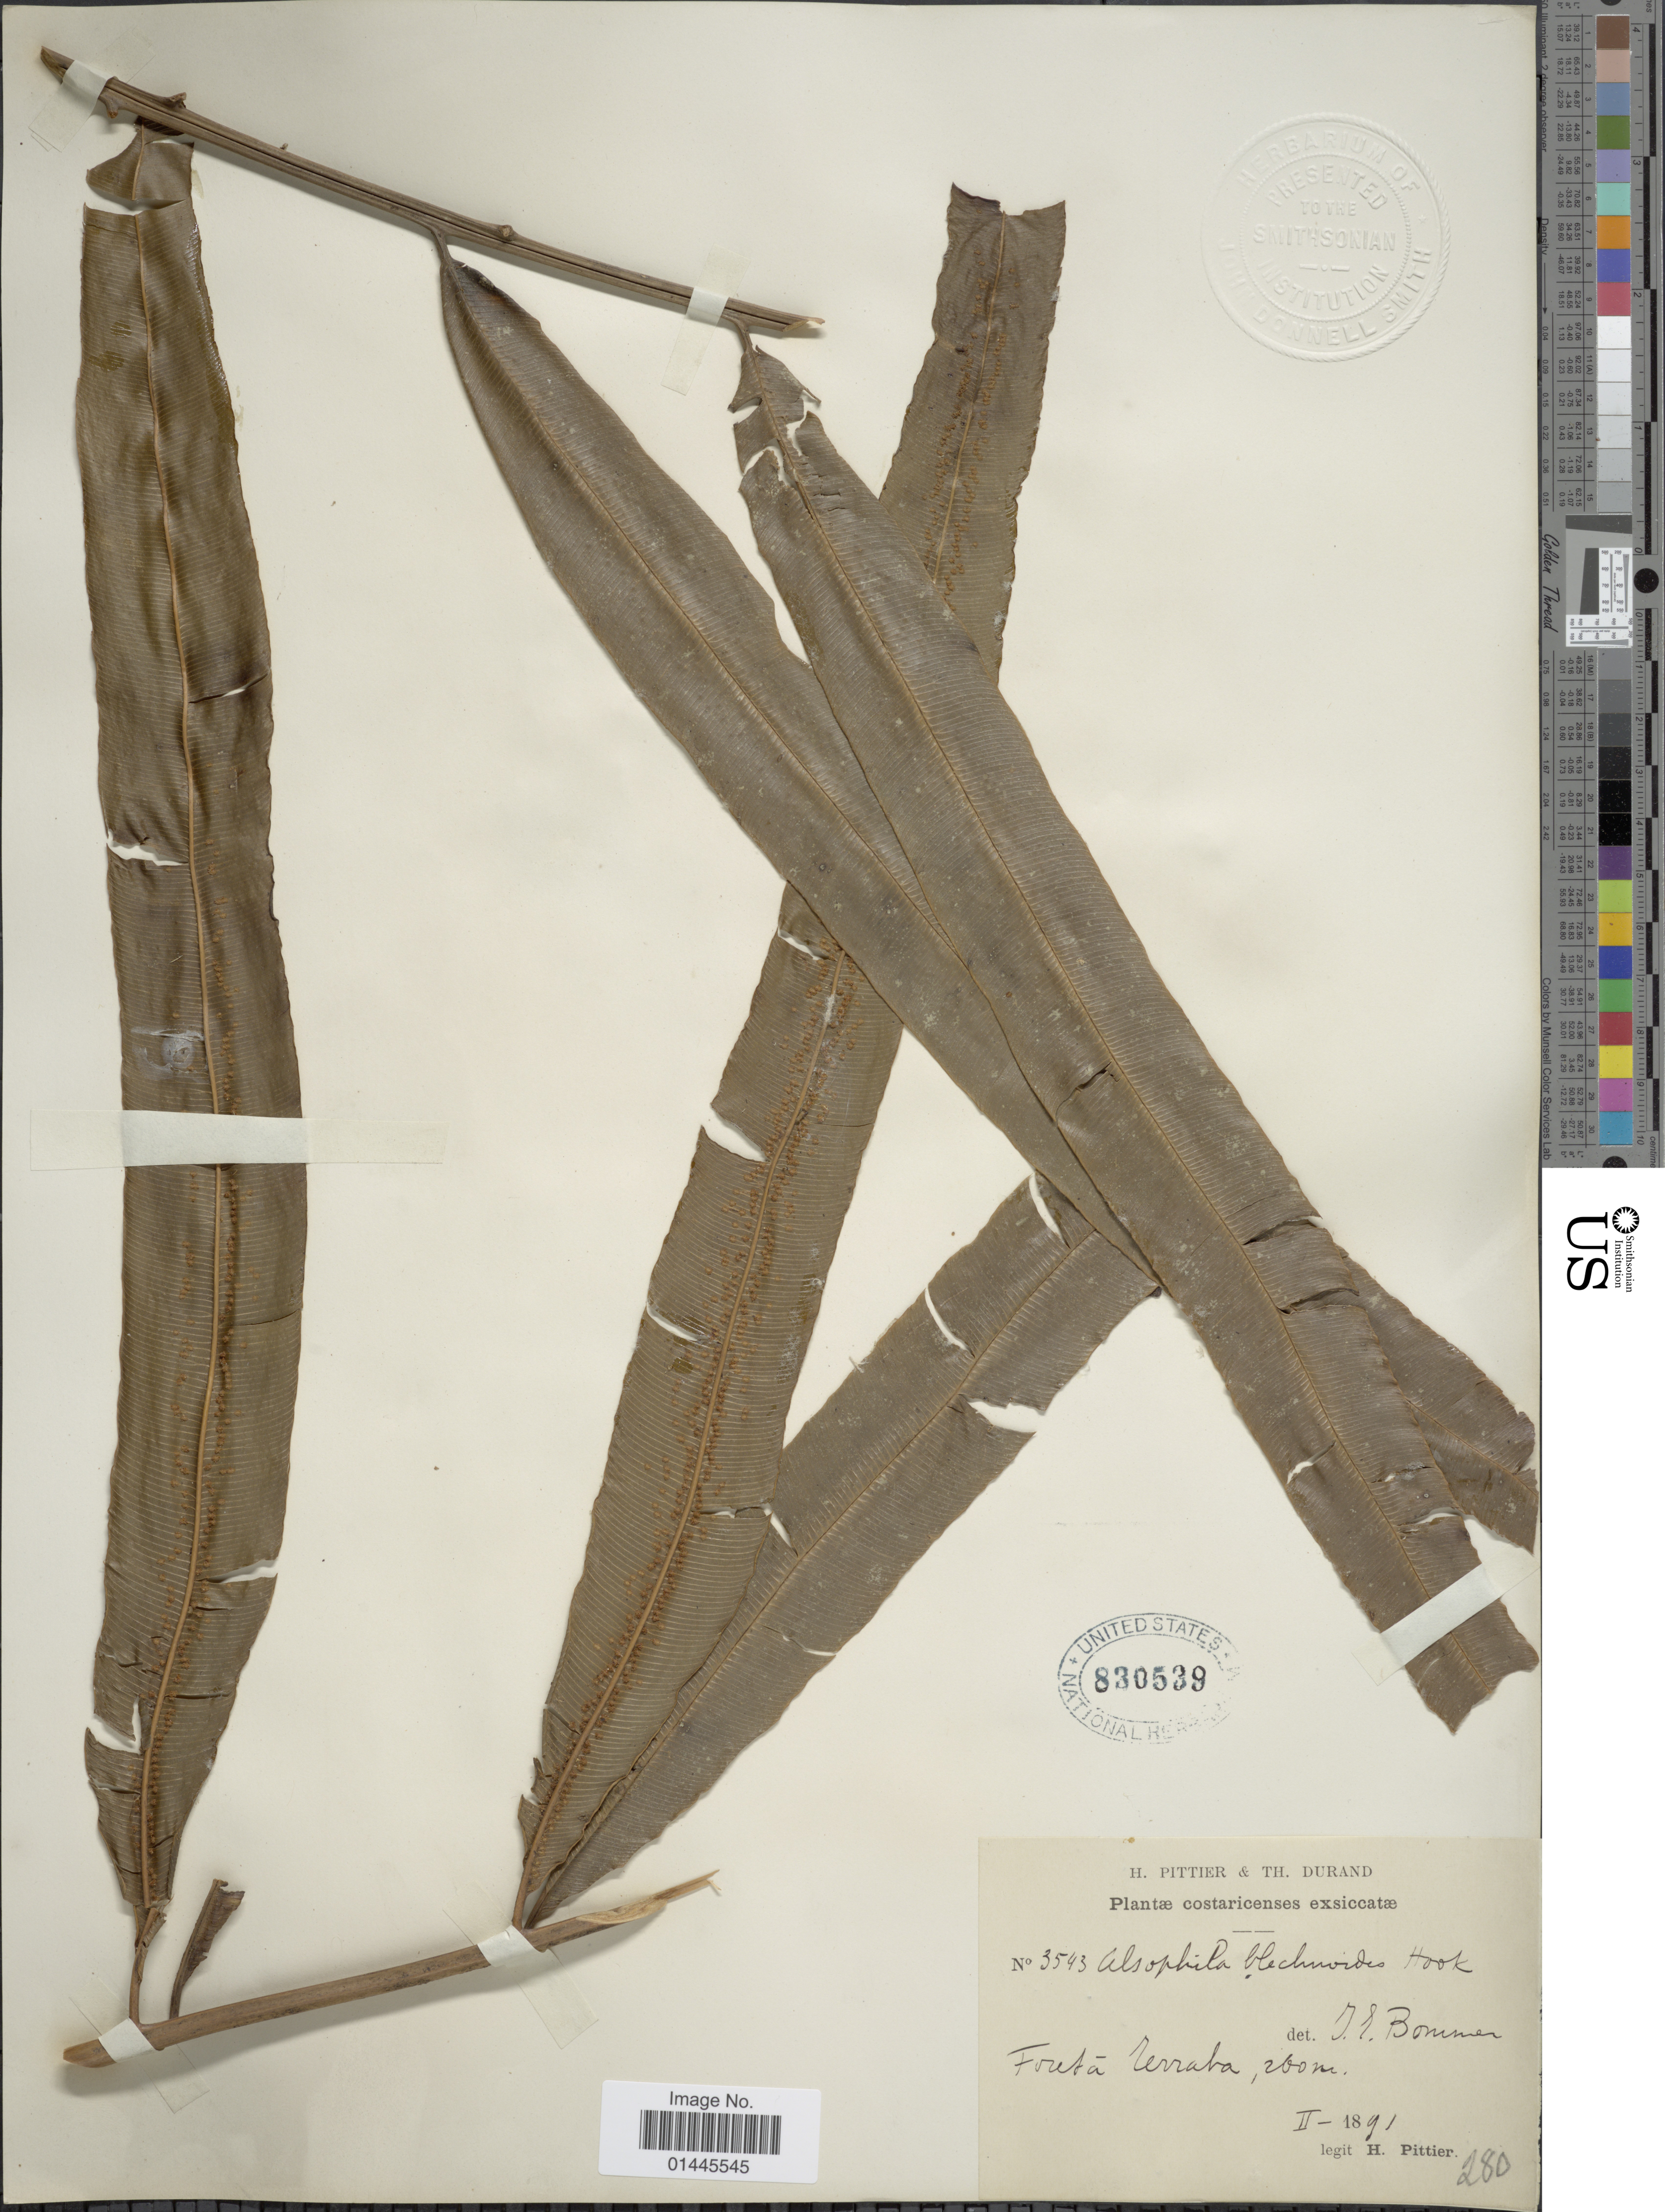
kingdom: Plantae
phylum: Tracheophyta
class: Polypodiopsida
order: Cyatheales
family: Metaxyaceae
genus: Metaxya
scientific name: Metaxya rostrata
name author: (Kunth) C. Presl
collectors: H. F. Pittier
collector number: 3543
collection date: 1891-02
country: Costa Rica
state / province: Puntarenas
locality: Forest at Térraba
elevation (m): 260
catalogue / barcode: US 830539